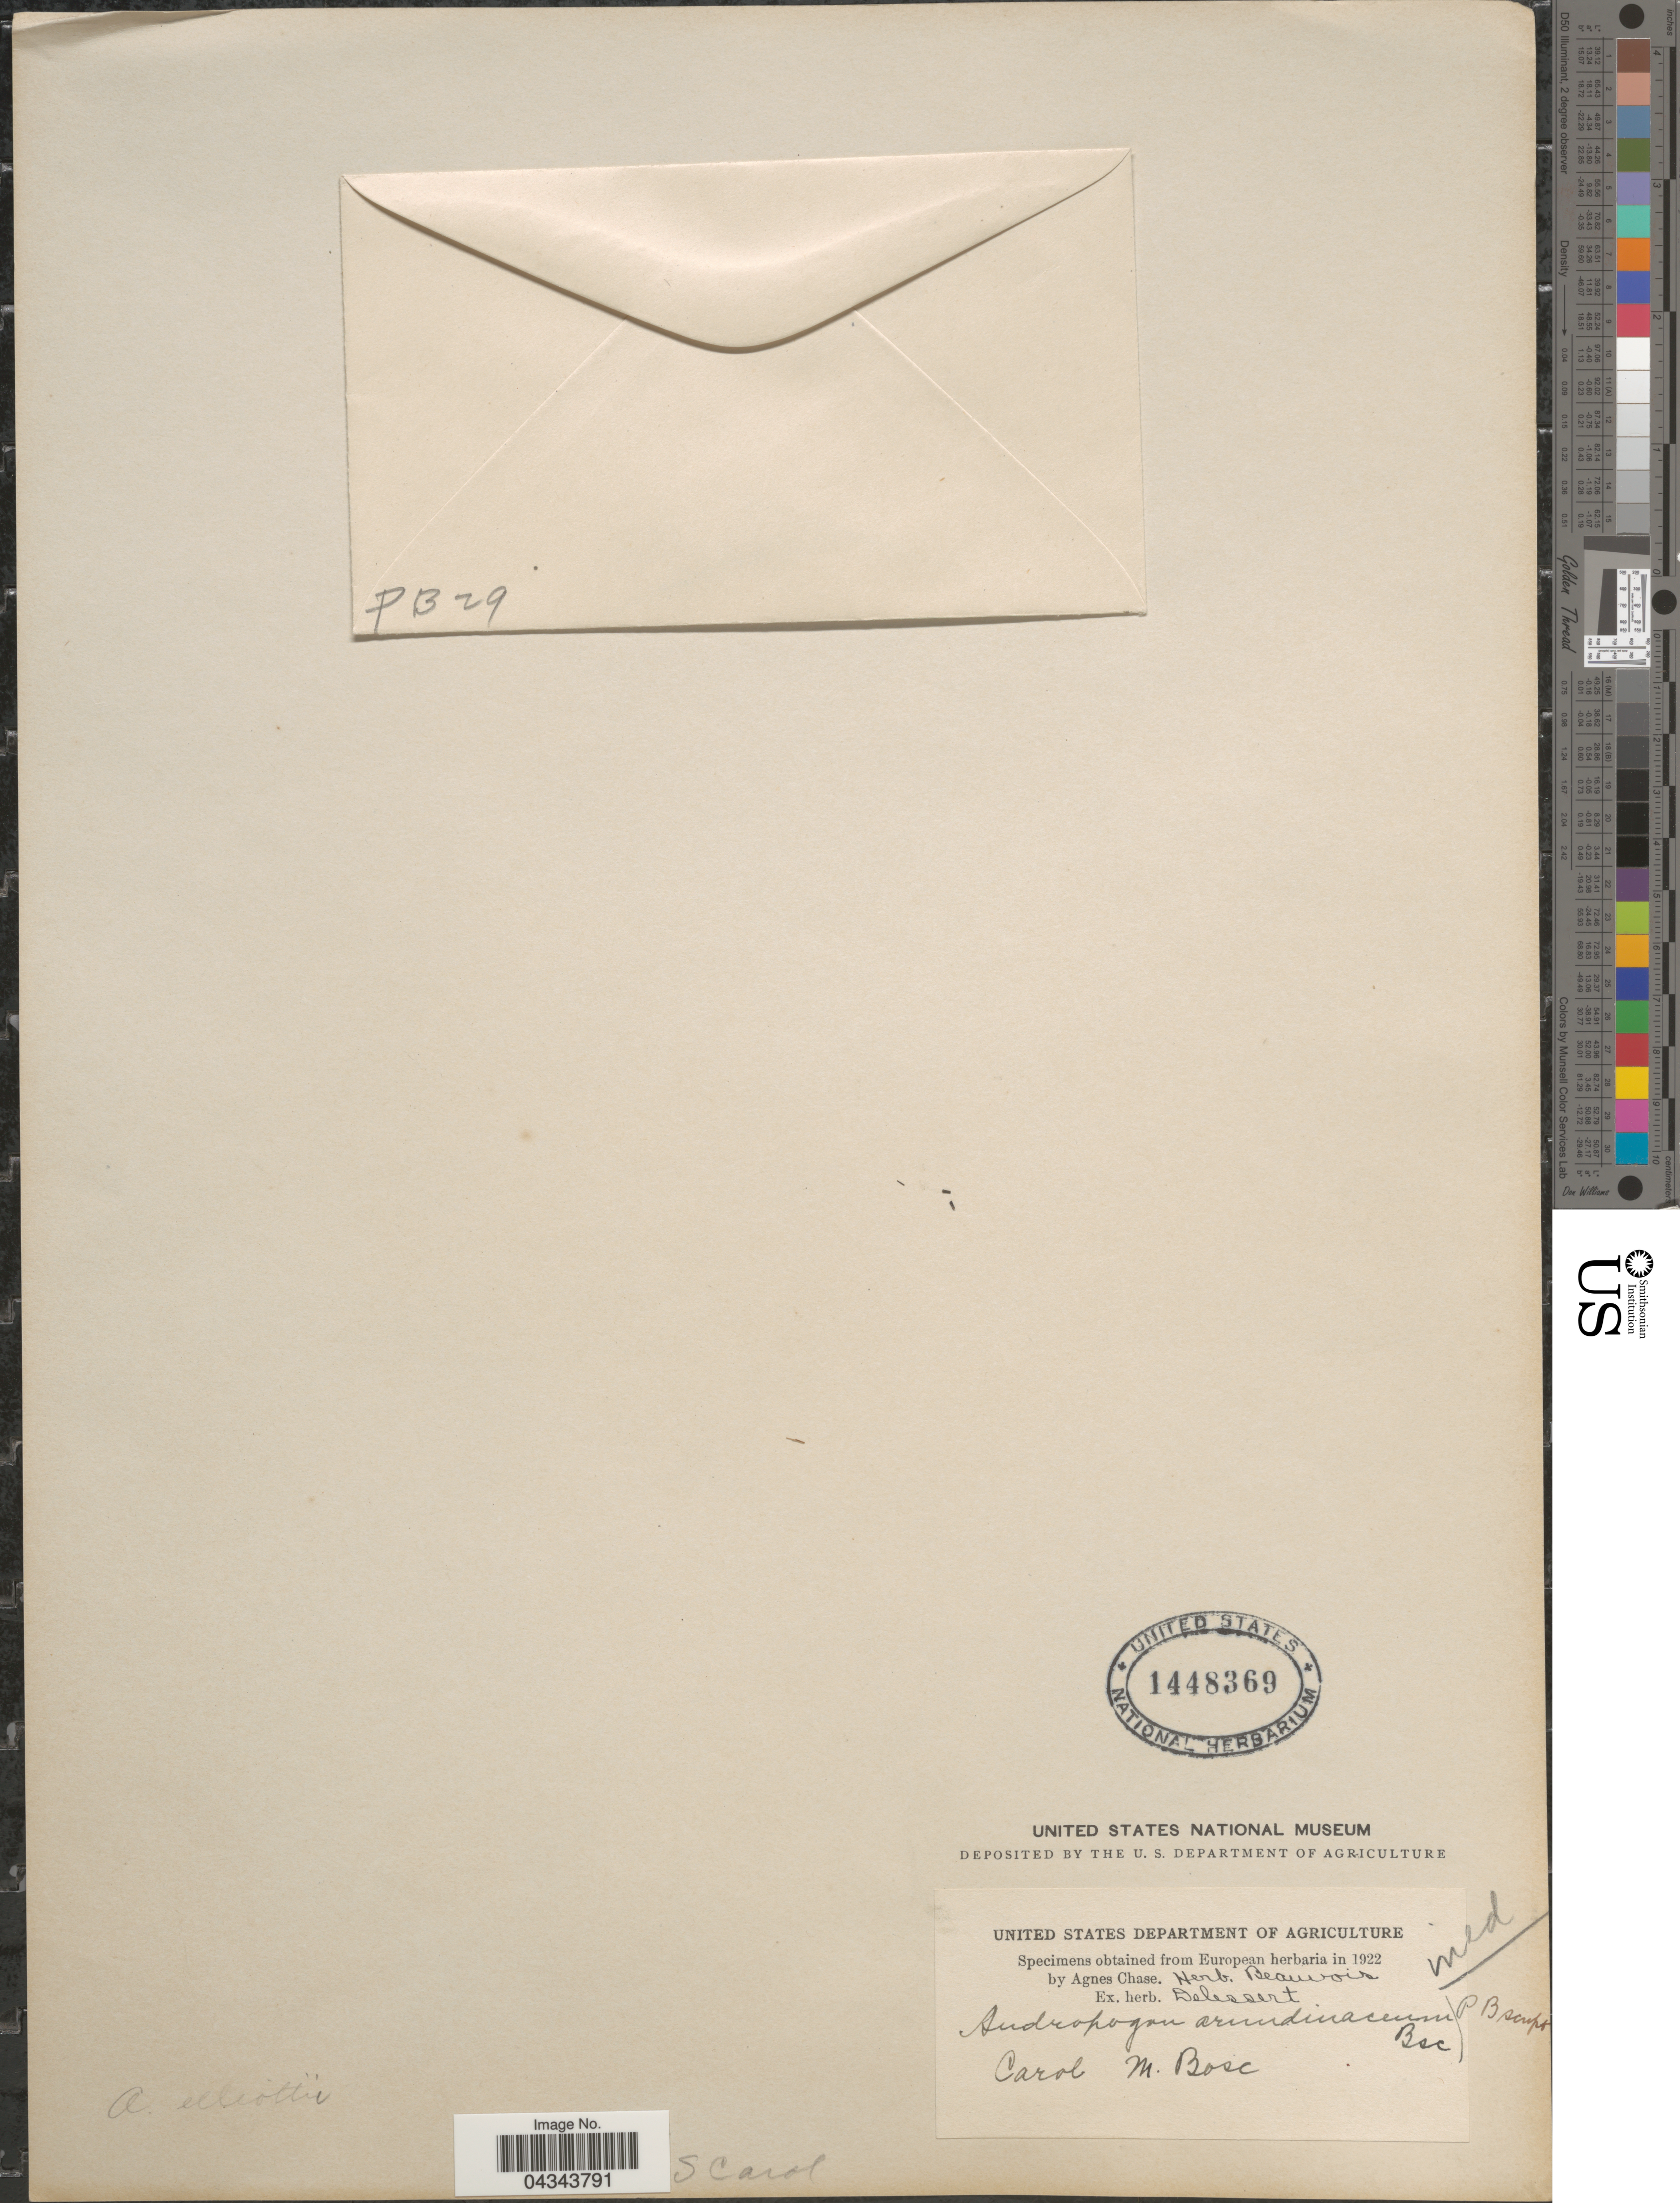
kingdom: Plantae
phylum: Tracheophyta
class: Liliopsida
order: Poales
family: Poaceae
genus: Andropogon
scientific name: Andropogon ternarius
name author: Michx.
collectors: M. Bosc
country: United States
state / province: South Carolina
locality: Carol.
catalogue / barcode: US 1448369